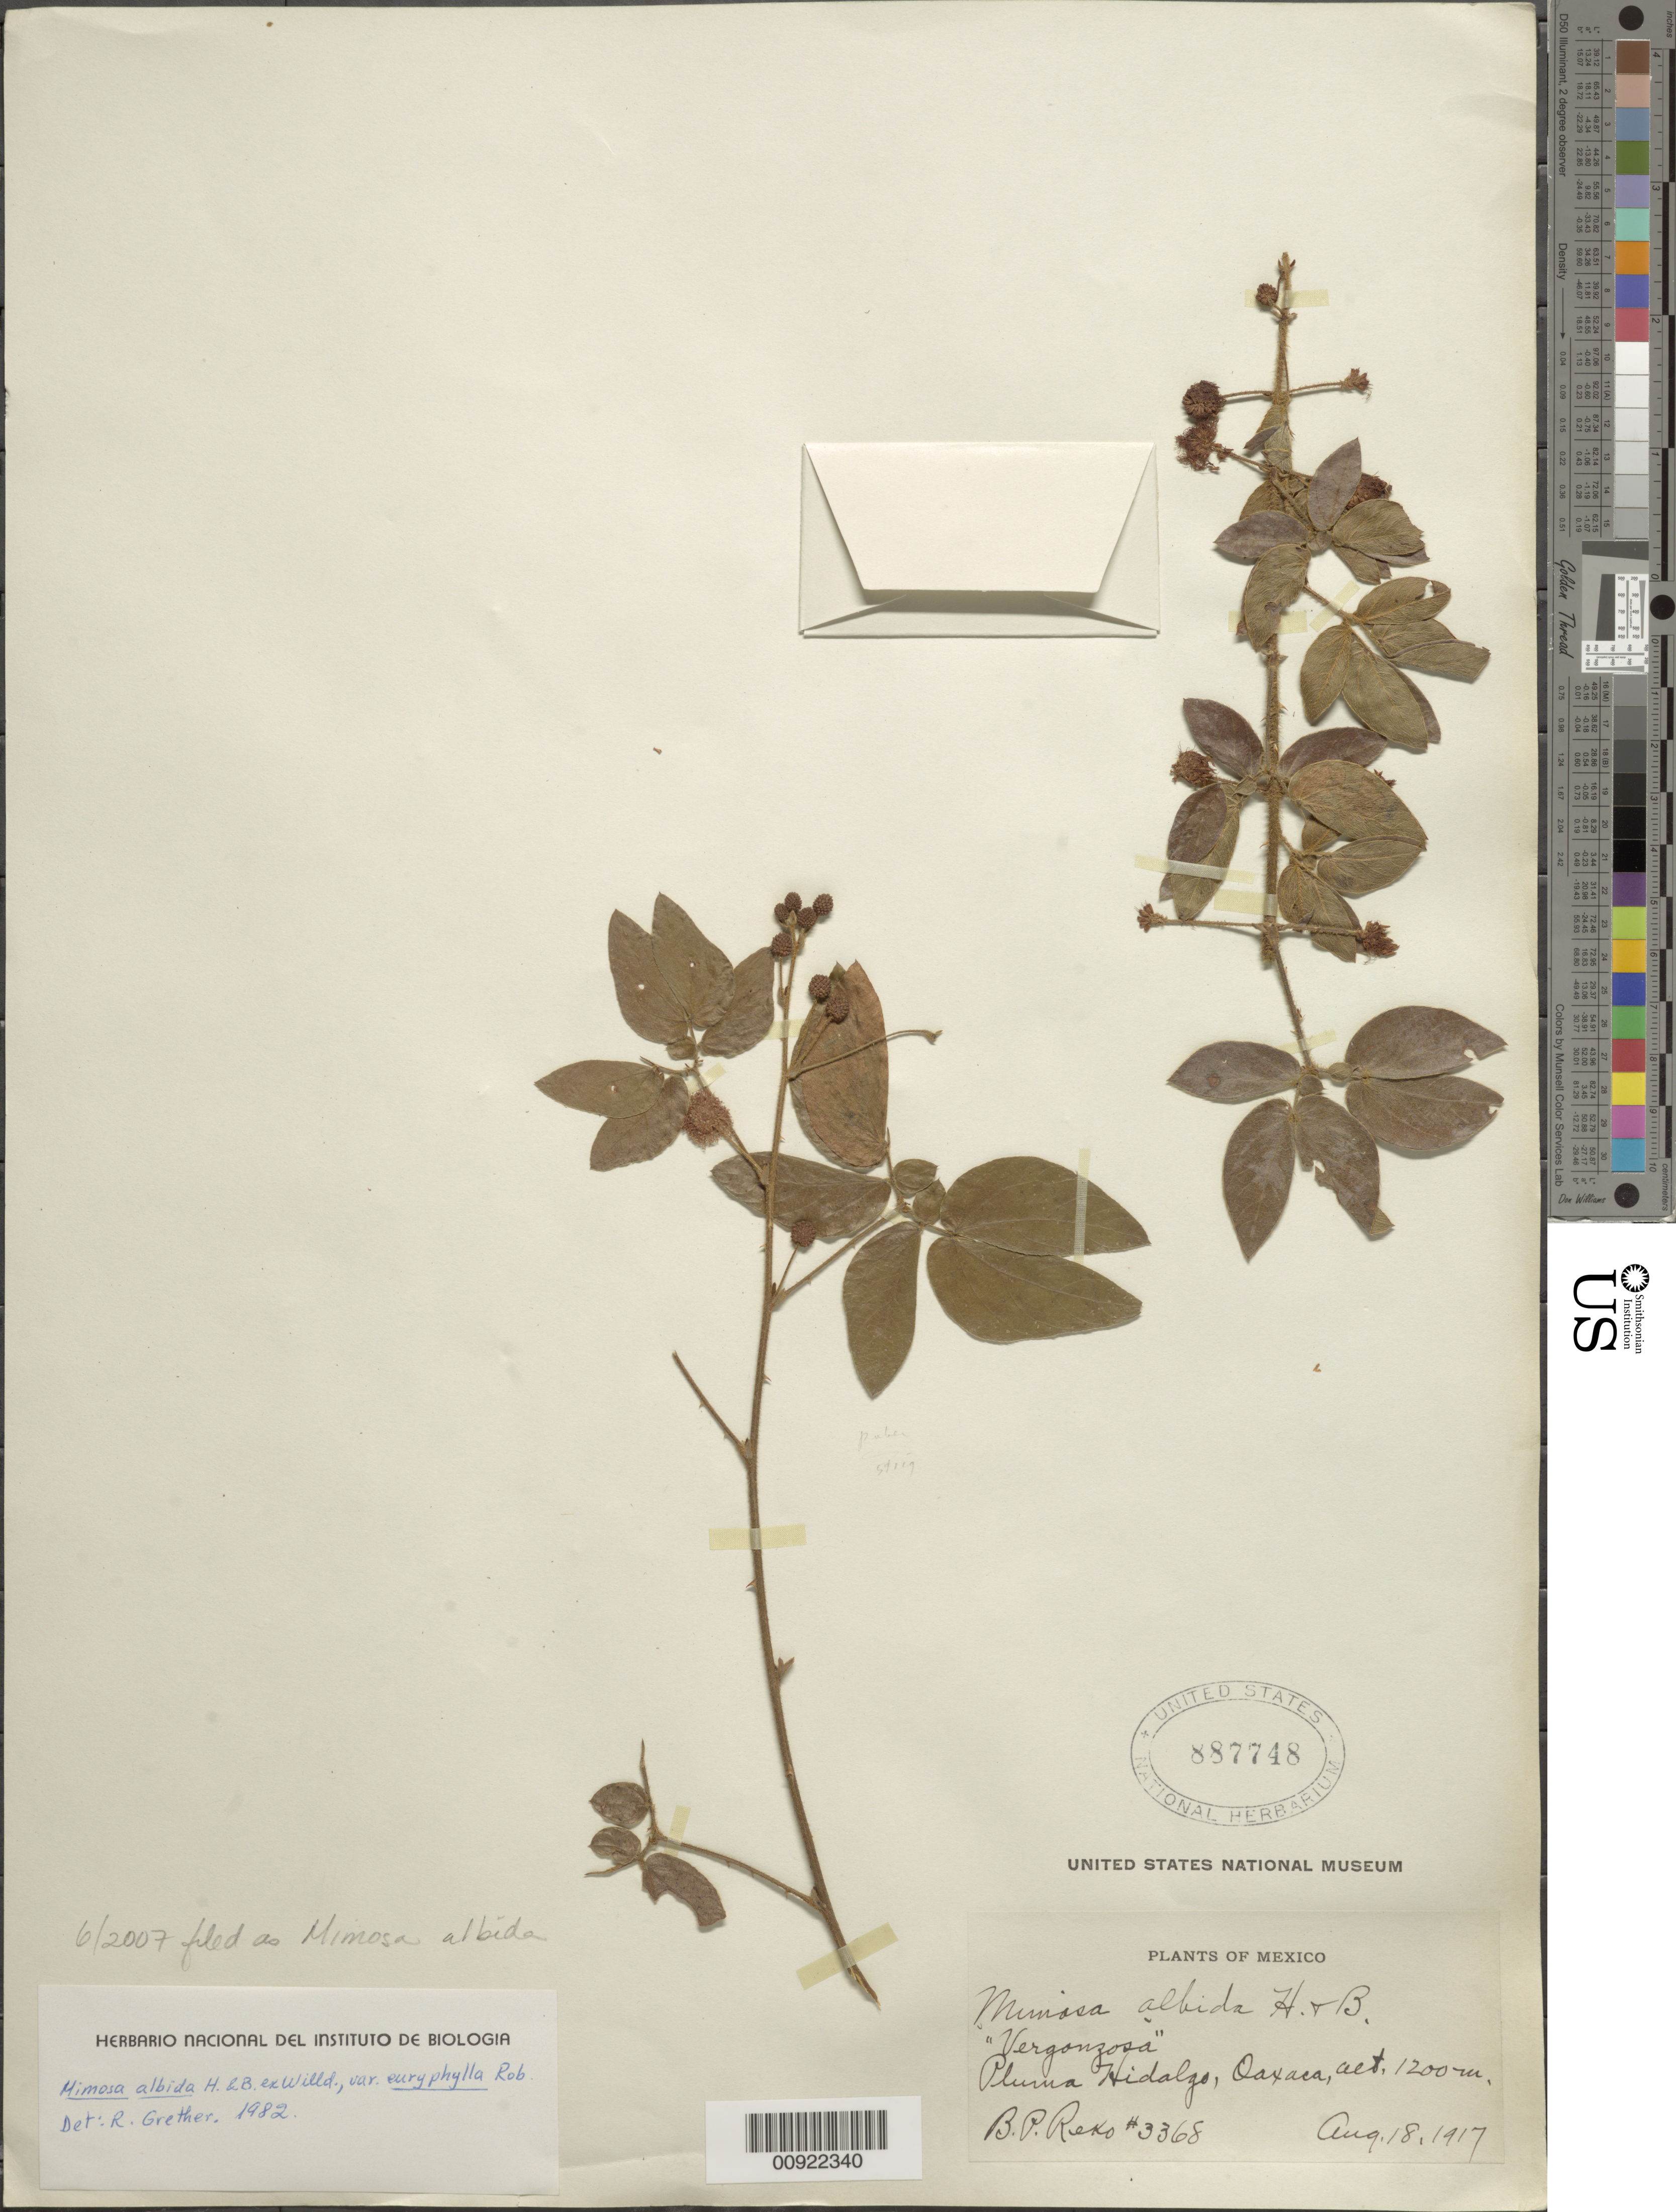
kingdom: Plantae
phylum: Tracheophyta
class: Magnoliopsida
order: Fabales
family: Fabaceae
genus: Mimosa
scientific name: Mimosa albida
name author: Humb. & Bonpl. ex Willd.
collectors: B. P. Reko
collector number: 3368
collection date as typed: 18 Aug 1917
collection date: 1917-08-18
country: Mexico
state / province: Oaxaca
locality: Pluma Hidalgo, Oaxaca.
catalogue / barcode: US 887748